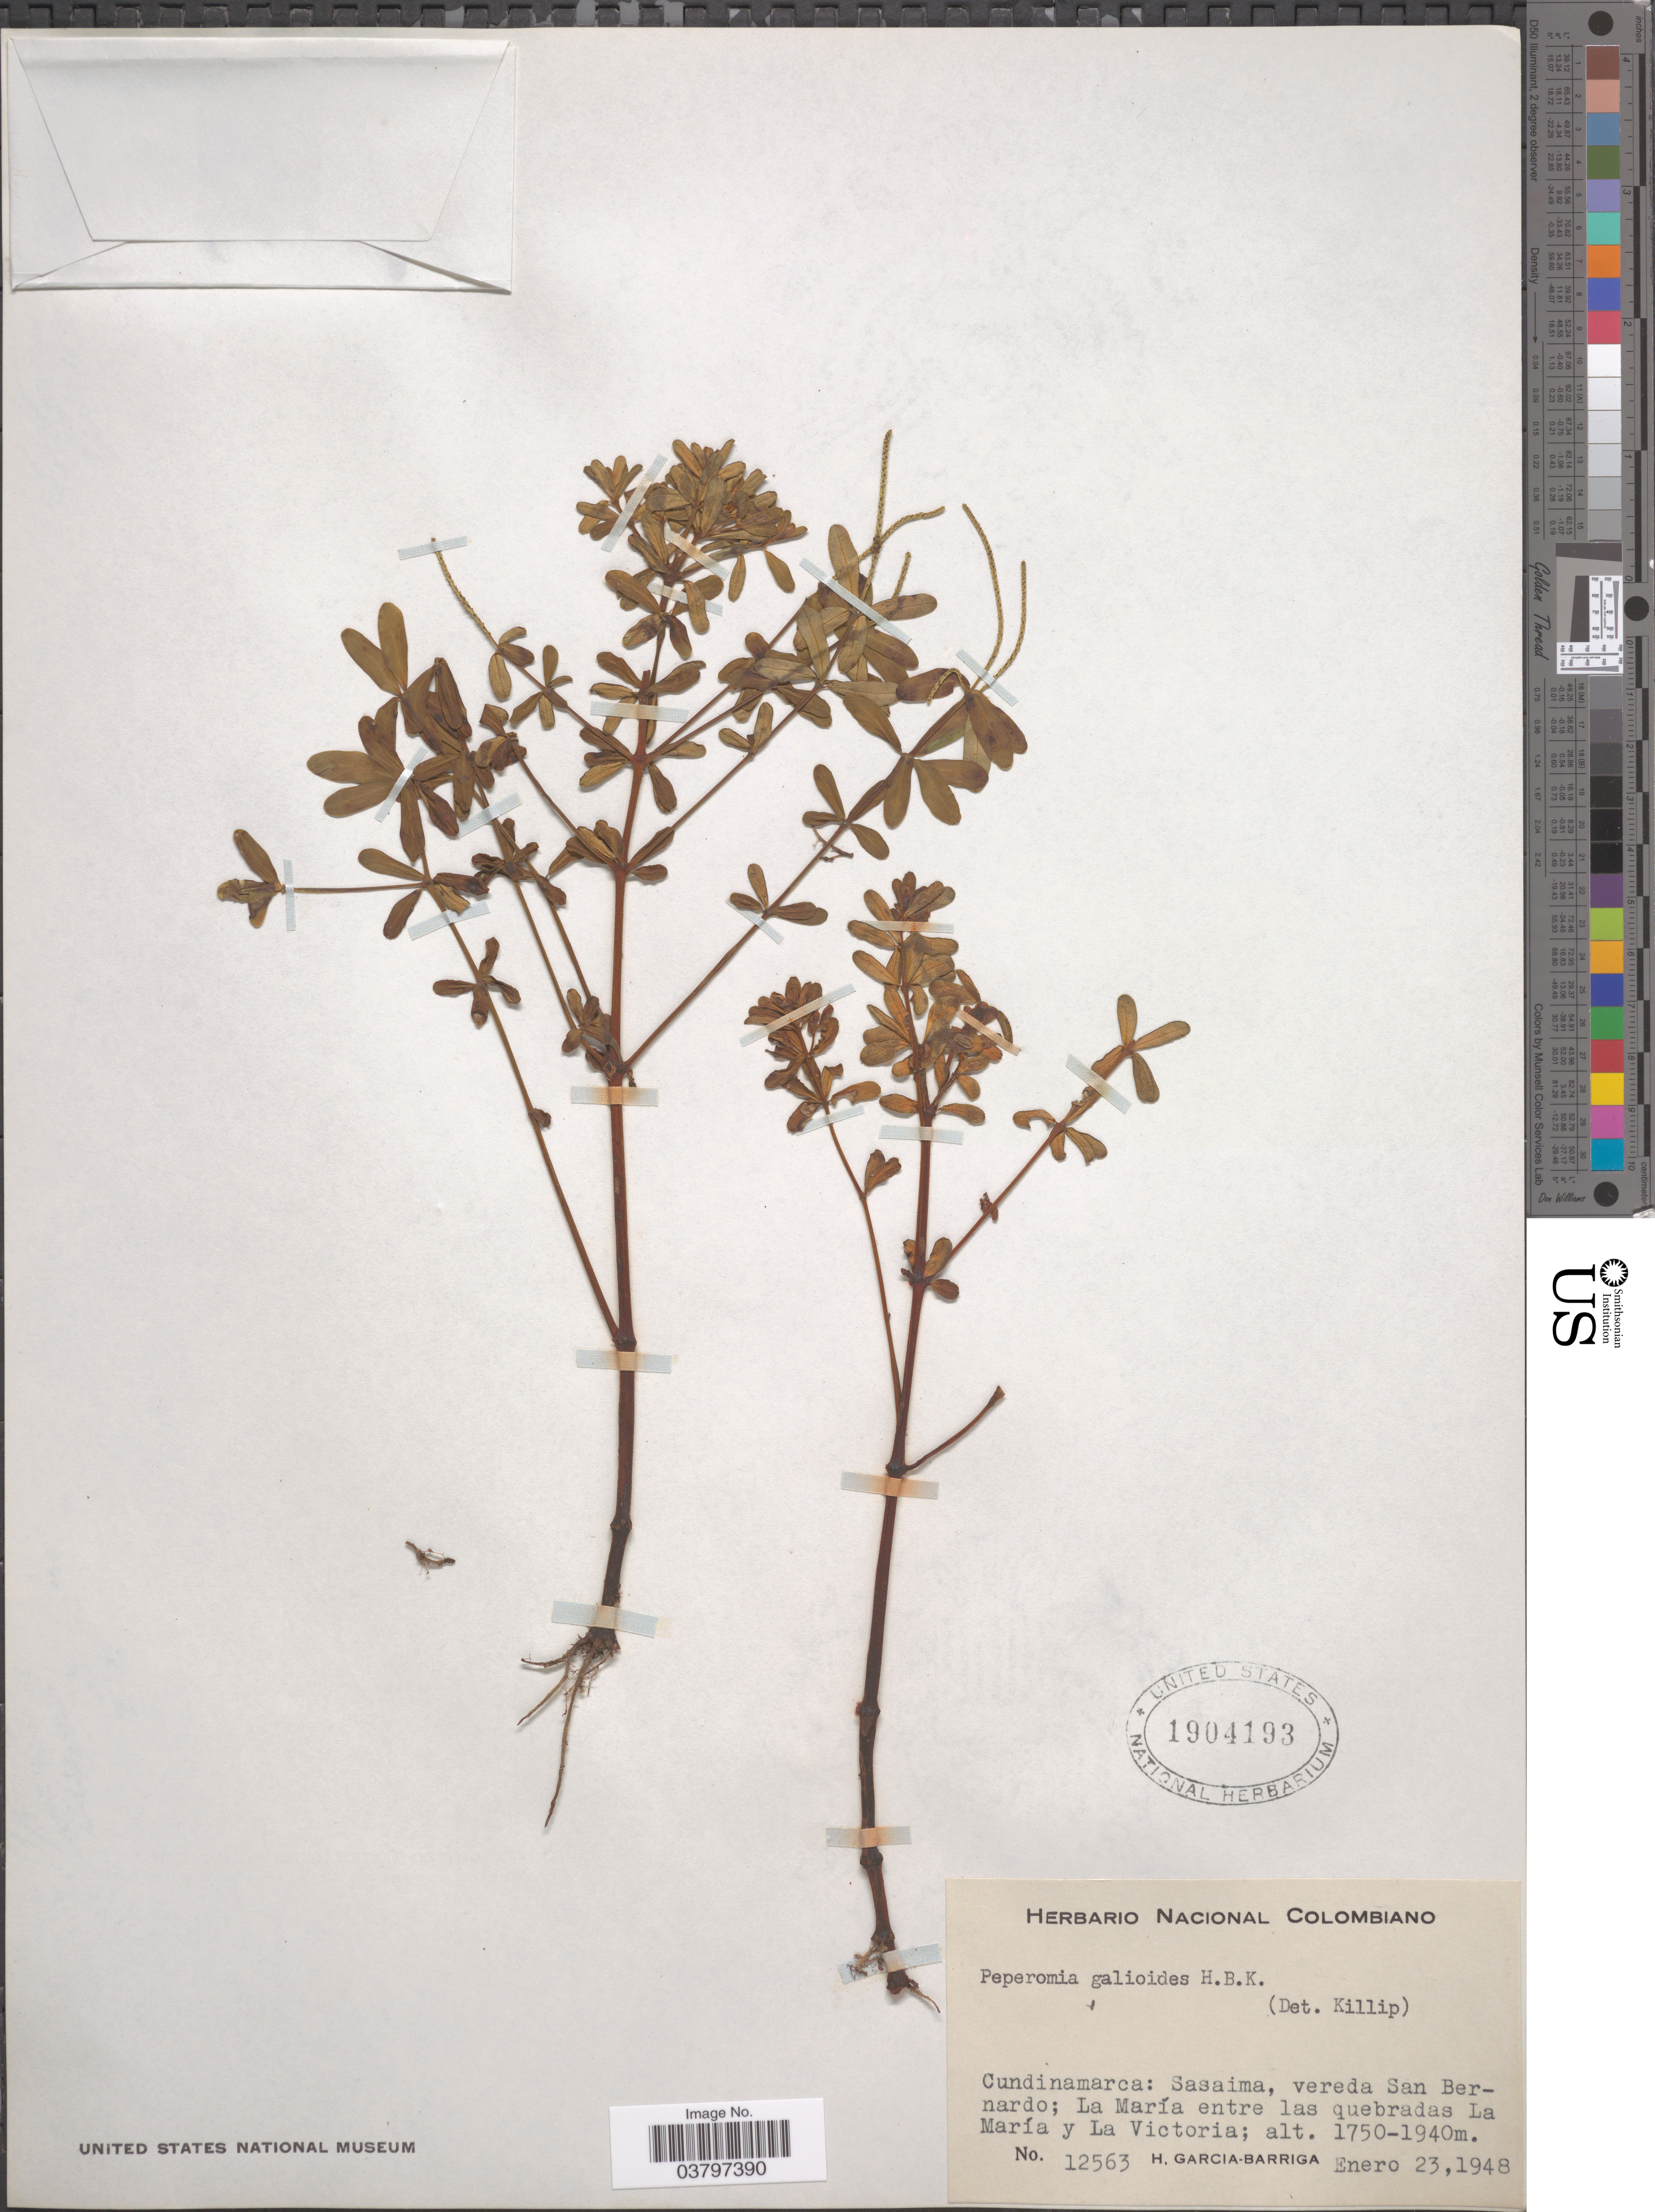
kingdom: Plantae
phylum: Tracheophyta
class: Magnoliopsida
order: Piperales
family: Piperaceae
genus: Peperomia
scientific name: Peperomia galioides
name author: Kunth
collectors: H. García Barriga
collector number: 12563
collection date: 1948-01-23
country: Colombia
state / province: Cundinamarca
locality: Sasaima, vereda San Bernardo; La María entre las quebradas La María y La Victoria.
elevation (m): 1750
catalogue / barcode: US 1904193